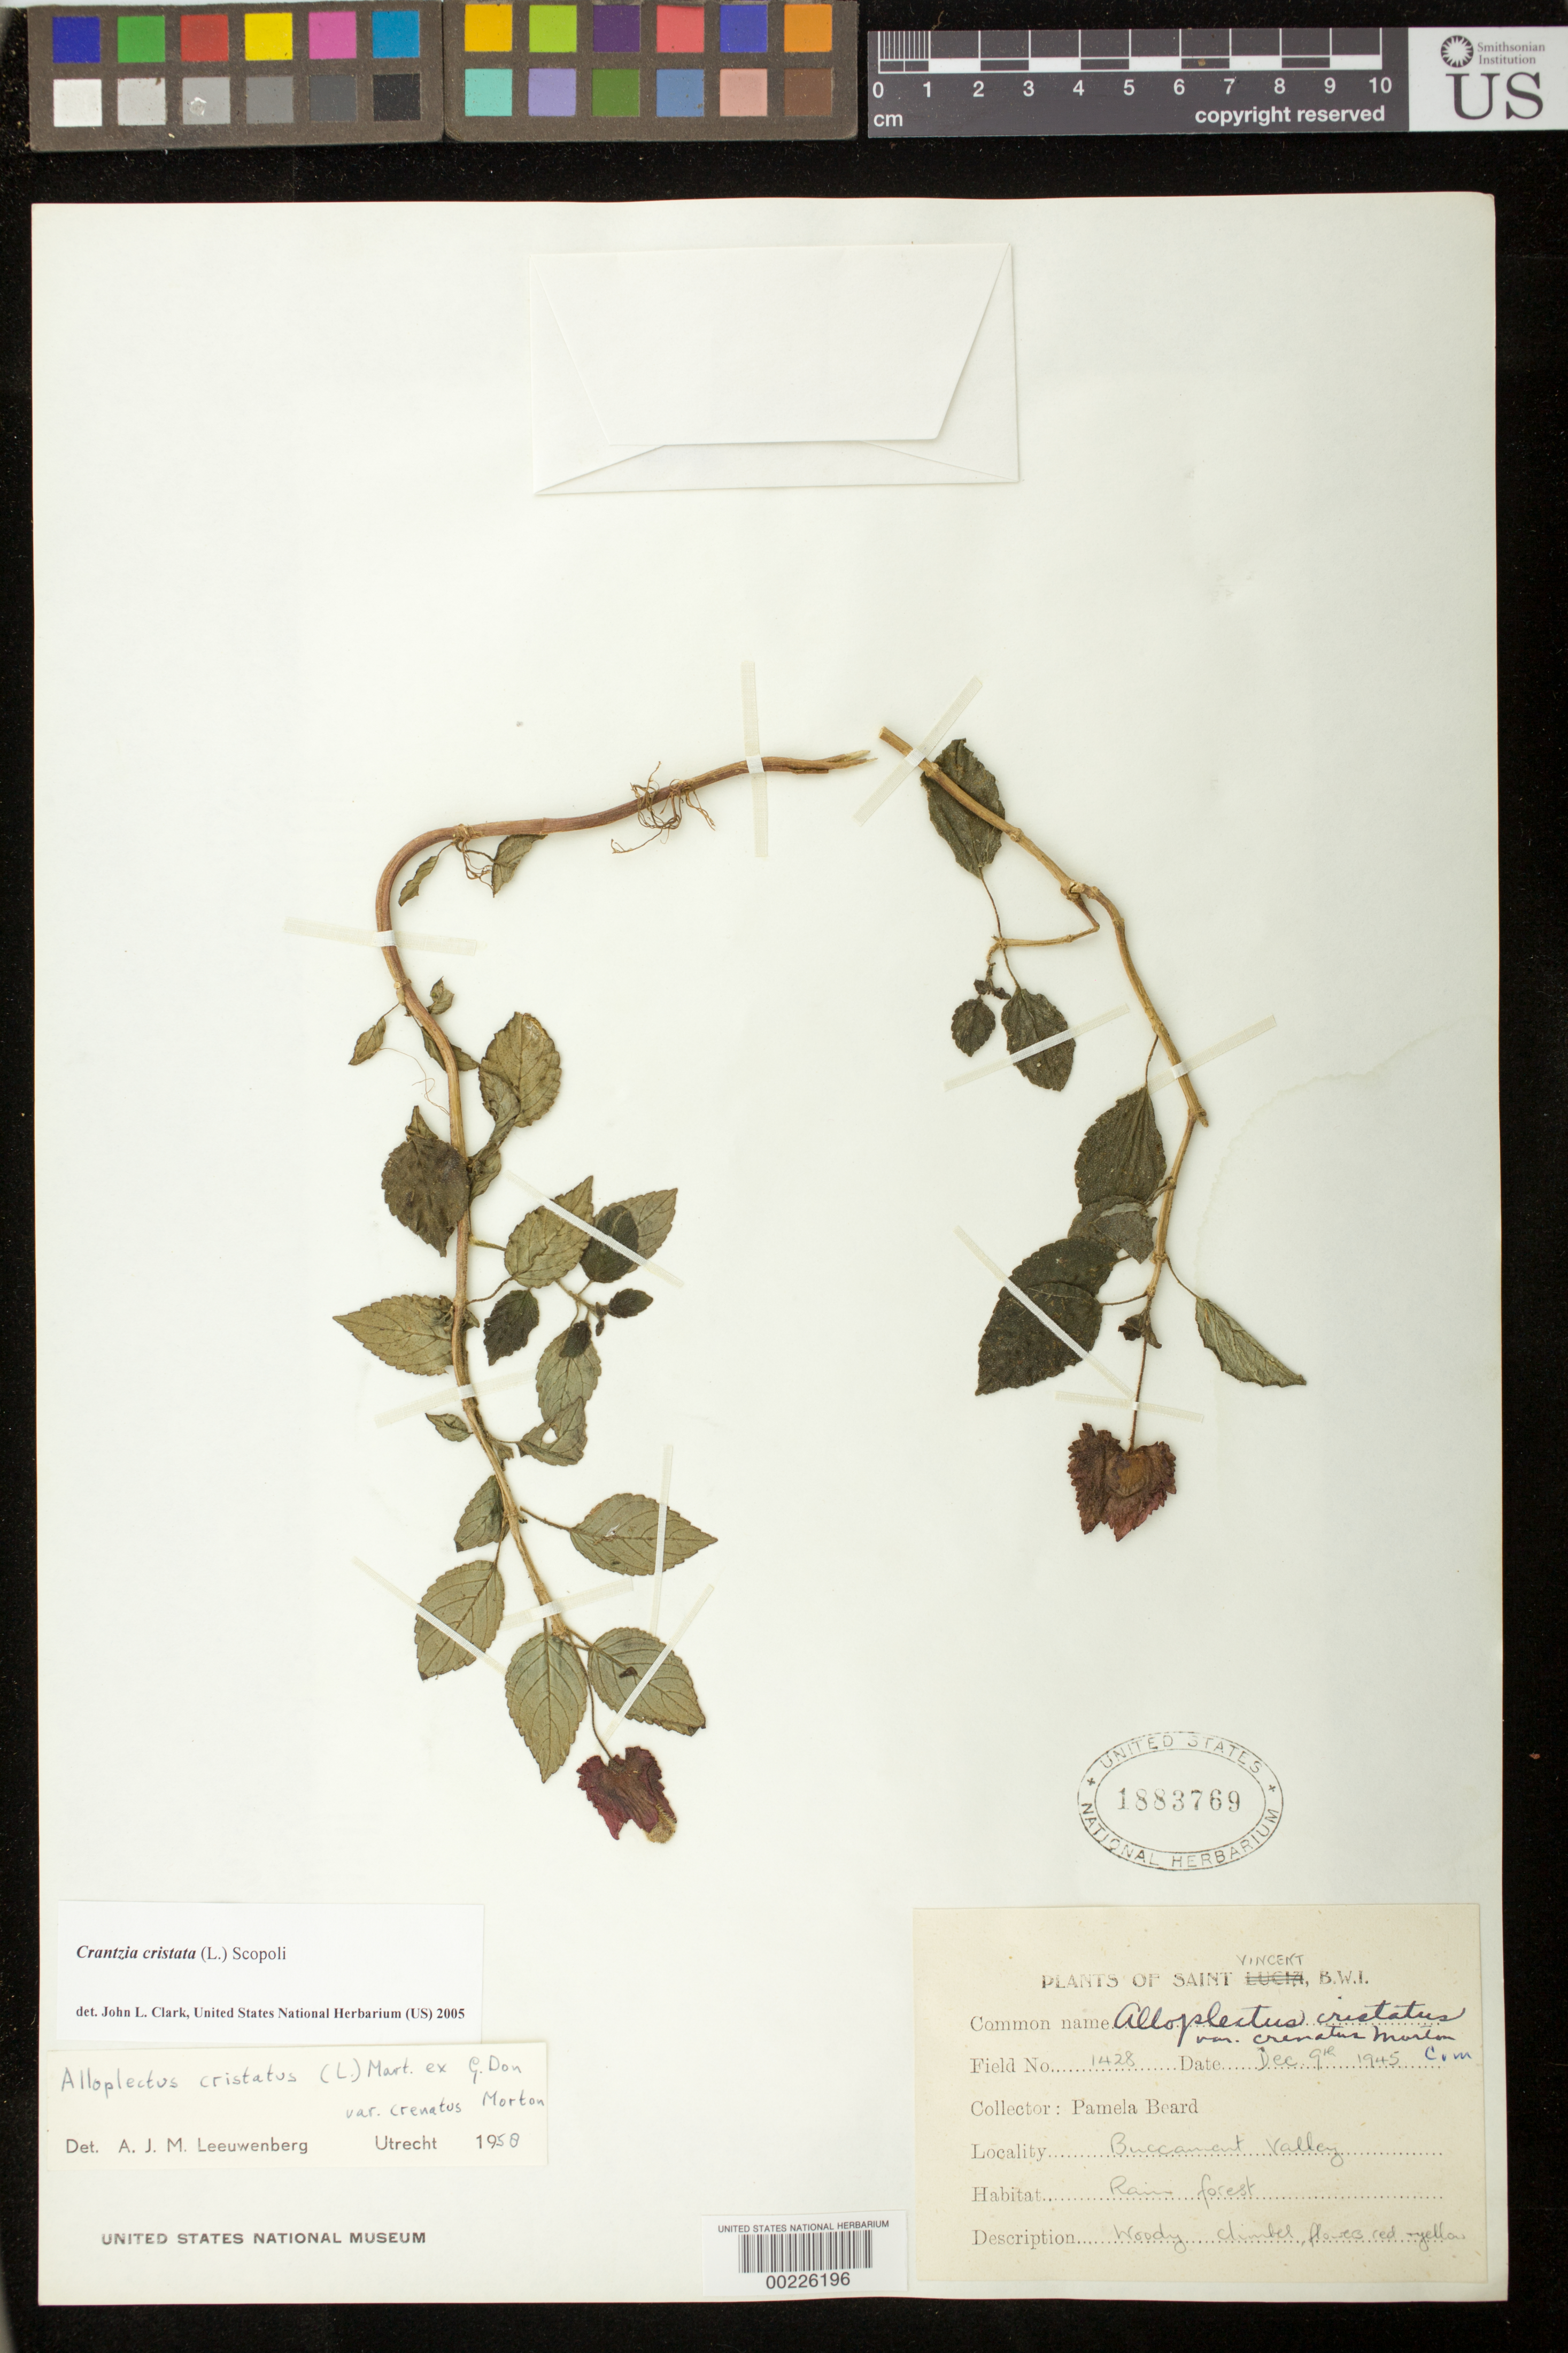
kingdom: Plantae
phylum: Tracheophyta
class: Magnoliopsida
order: Lamiales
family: Gesneriaceae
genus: Crantzia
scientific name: Crantzia cristata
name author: (L.) Scop. ex Fritsch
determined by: Clark, J. L., (SEL), The Marie Selby Botanical Garden (UNITED STATES)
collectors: P. Beard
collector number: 1428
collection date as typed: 09 Dec 1945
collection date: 1945-12-09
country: St. Vincent - Grenadines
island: St. Vincent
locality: Buccamant Valley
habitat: Rain forest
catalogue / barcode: US 1883769